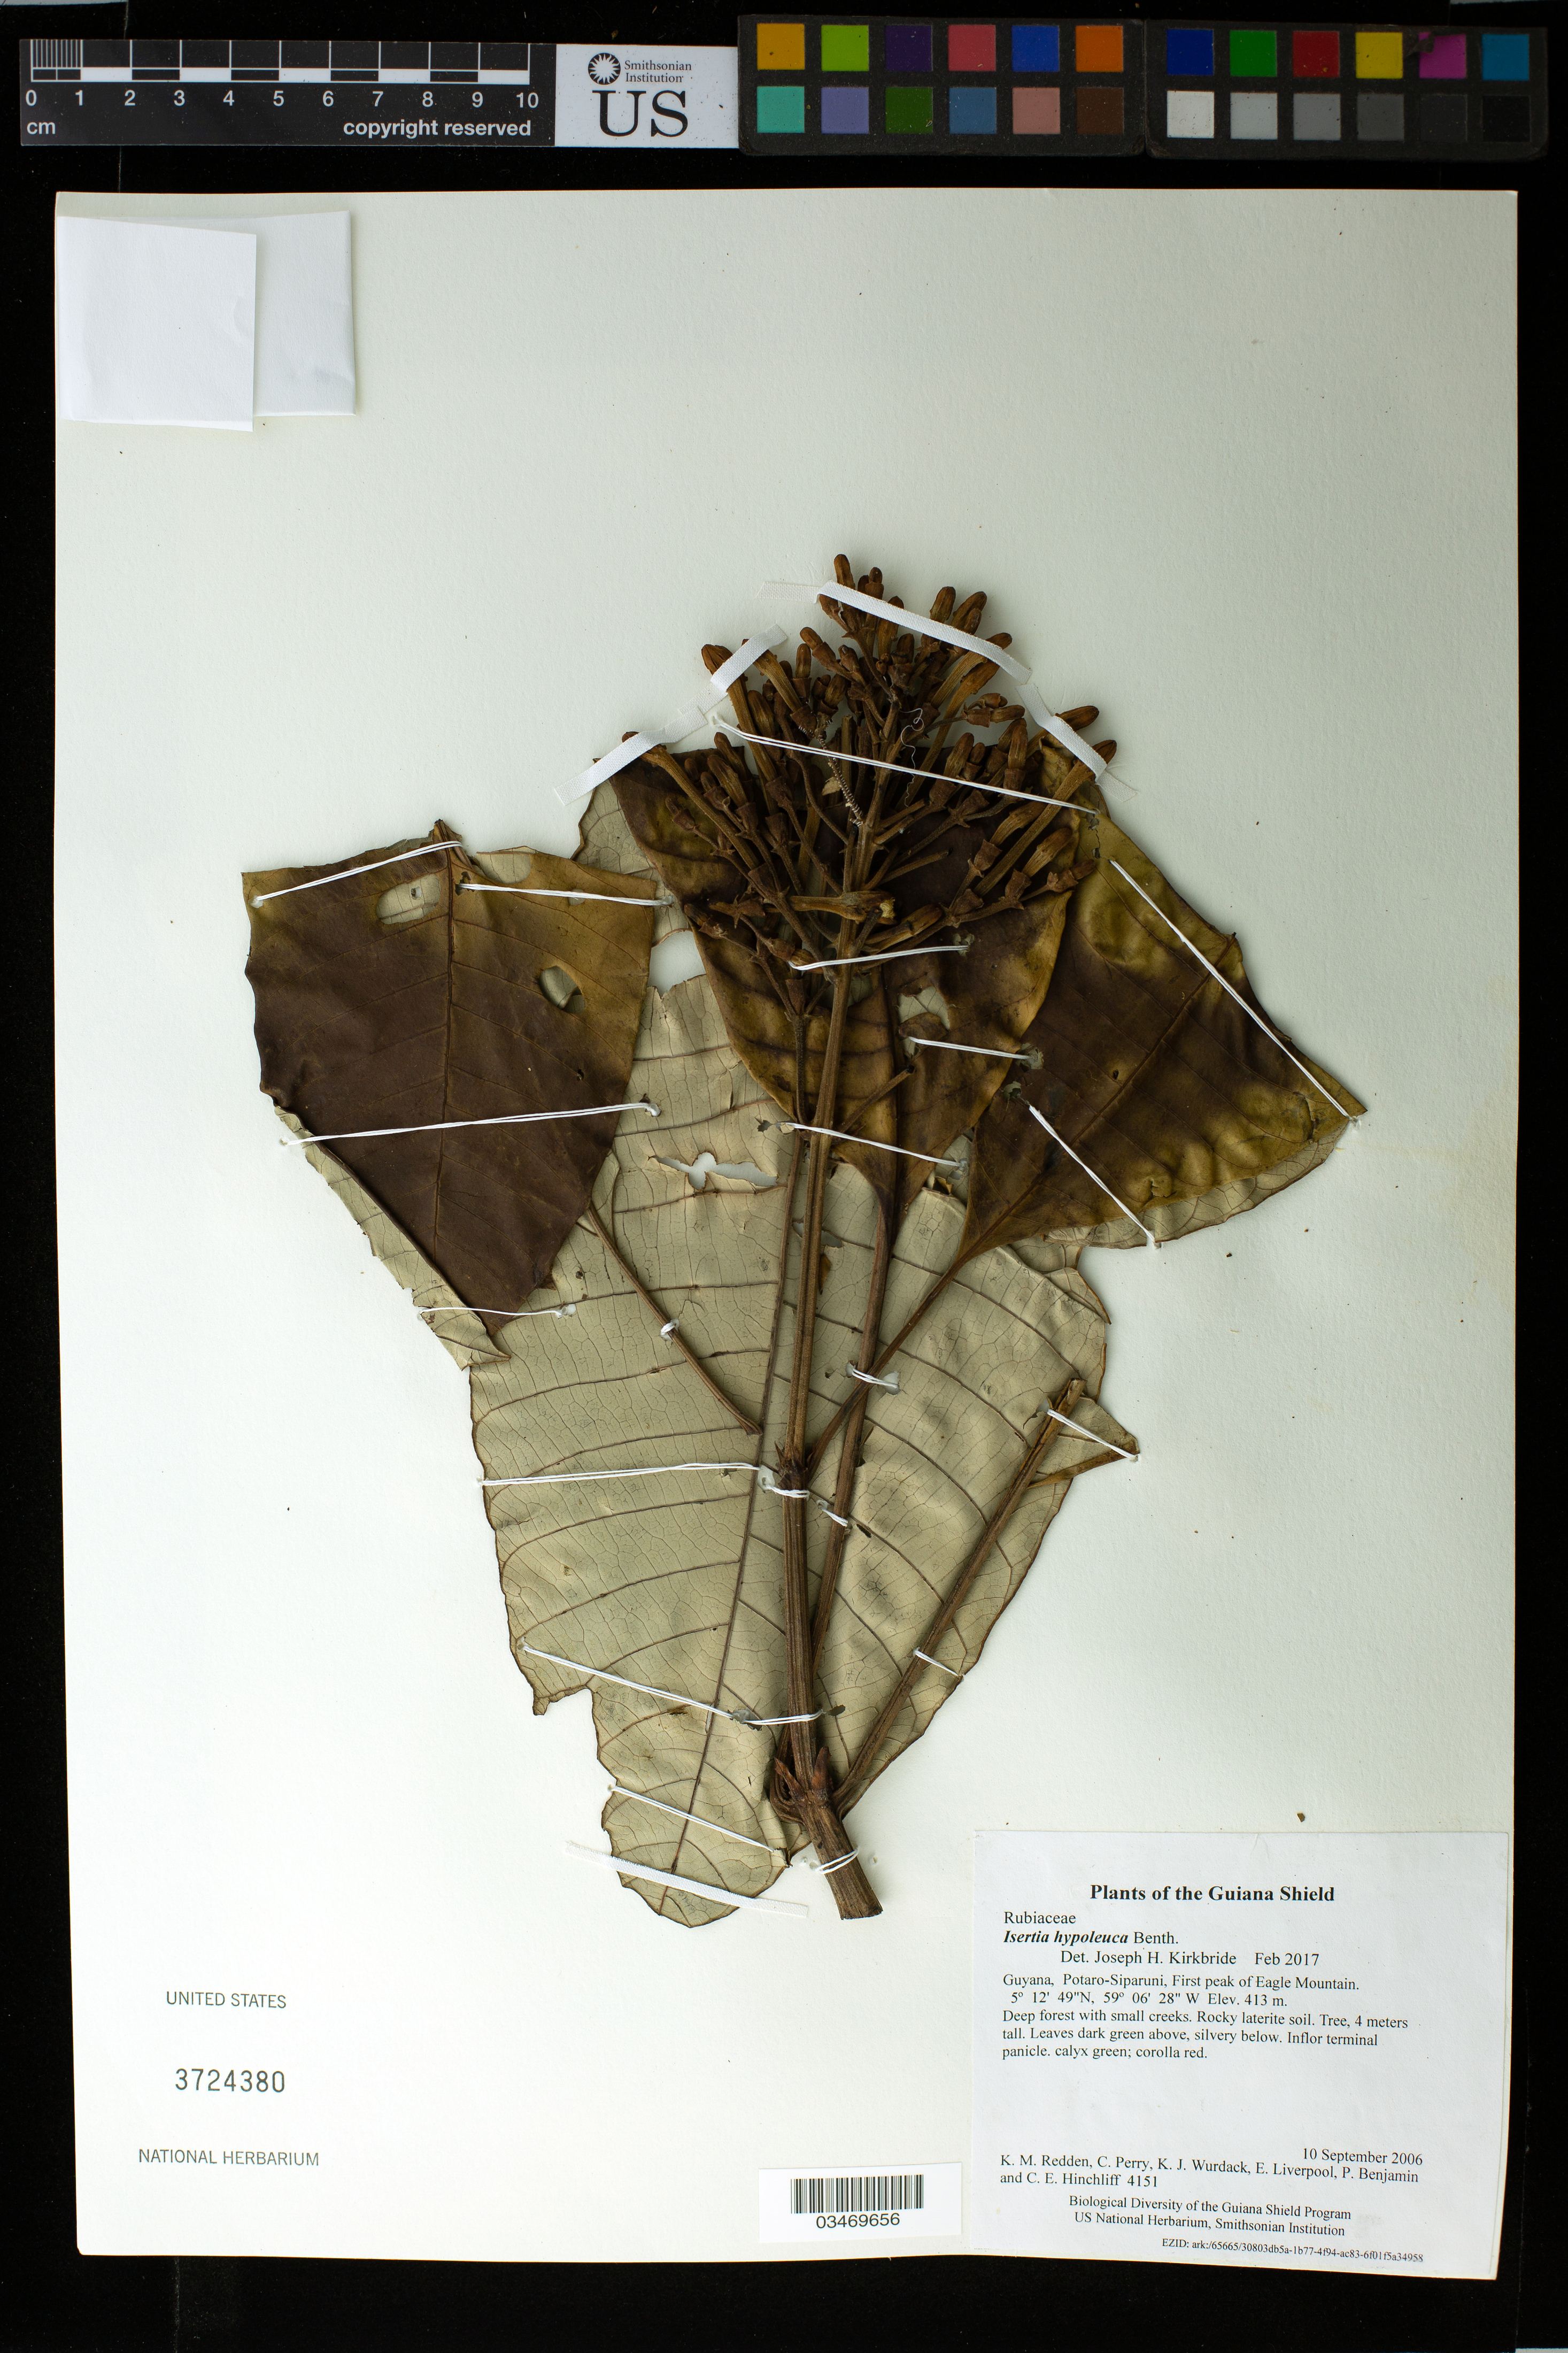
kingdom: Plantae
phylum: Tracheophyta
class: Magnoliopsida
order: Gentianales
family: Rubiaceae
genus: Isertia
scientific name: Isertia hypoleuca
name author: Benth.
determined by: Kirkbride, J. H.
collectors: K. M. Redden, C. Perry, K. Wurdack, E. Liverpool, P. Benjamin & C. E. Hinchliff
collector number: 4151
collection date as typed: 10 September 2006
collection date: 2006-09-10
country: Guyana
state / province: Potaro-Siparuni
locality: First peak of Eagle Mountain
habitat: Deep forest with small creeks. Rocky laterite soil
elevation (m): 413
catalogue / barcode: US 3724380